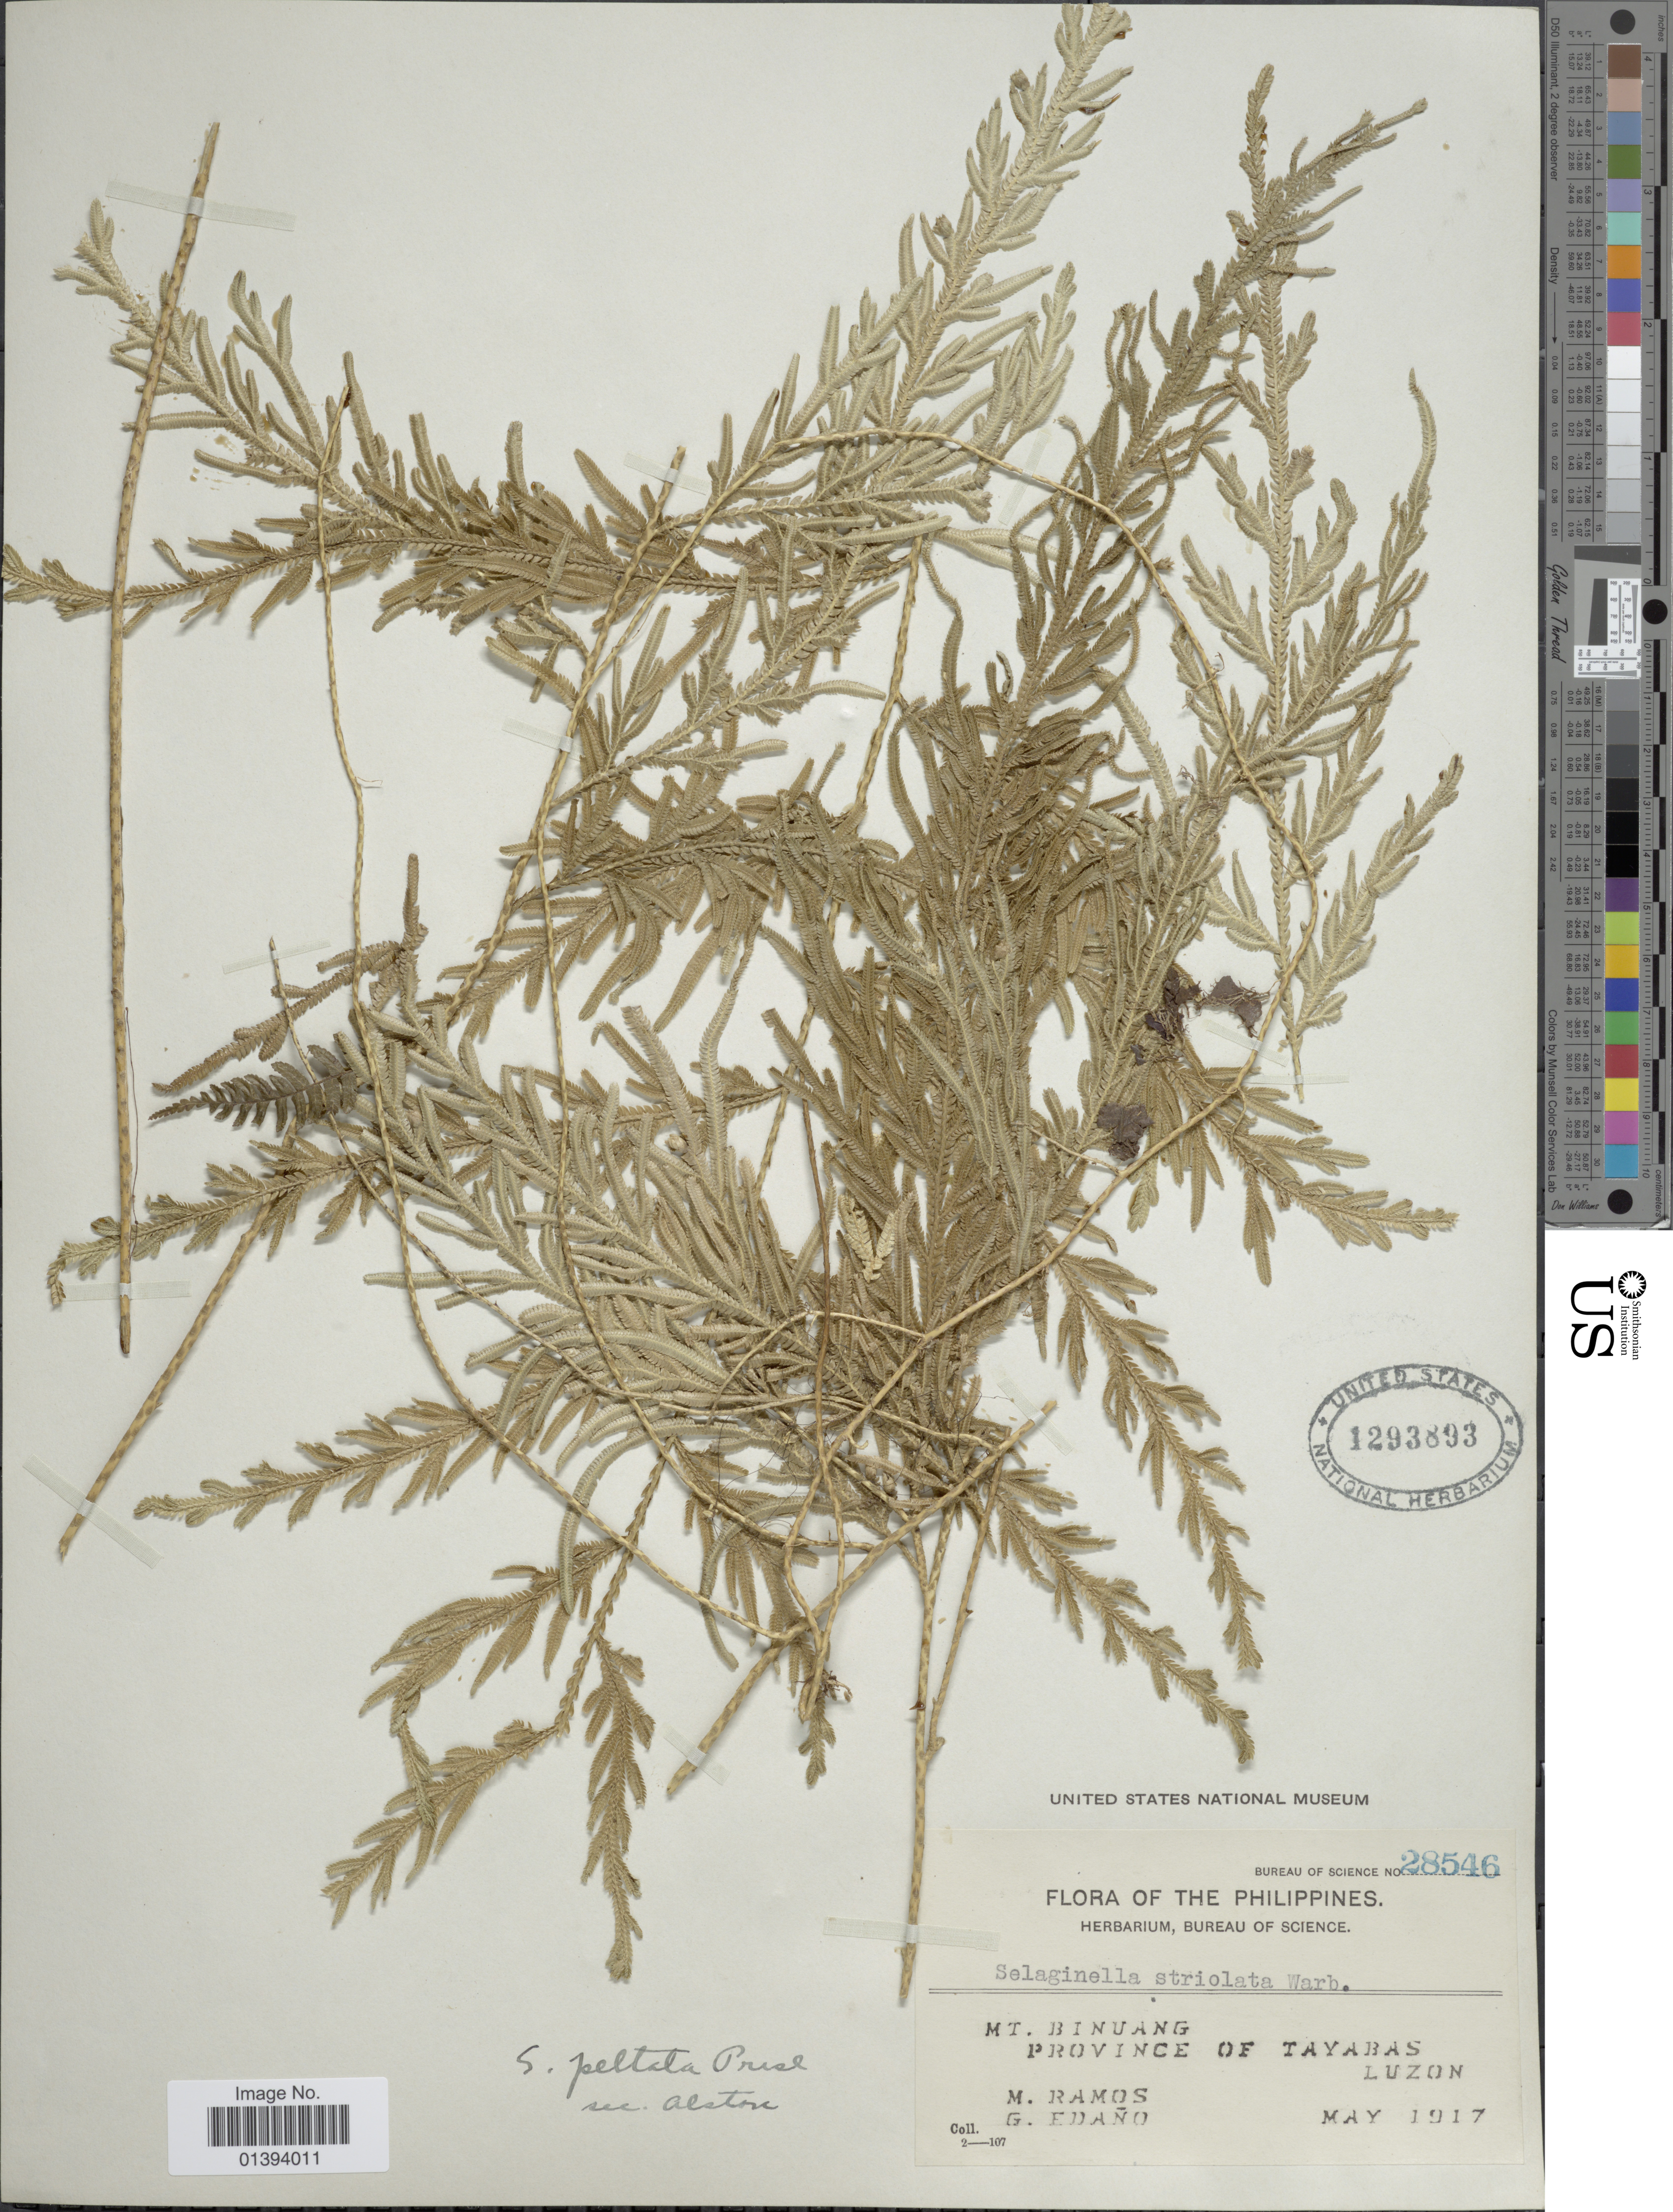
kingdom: Plantae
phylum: Tracheophyta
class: Lycopodiopsida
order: Selaginellales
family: Selaginellaceae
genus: Selaginella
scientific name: Selaginella peltata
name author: C. Presl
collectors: M. Ramos & G. Edaño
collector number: Bureau of Science 28546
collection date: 1917-05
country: Philippines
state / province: Central Luzon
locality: Mt. Binuang, Province of Tayabas. Luzon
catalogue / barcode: US 1293893